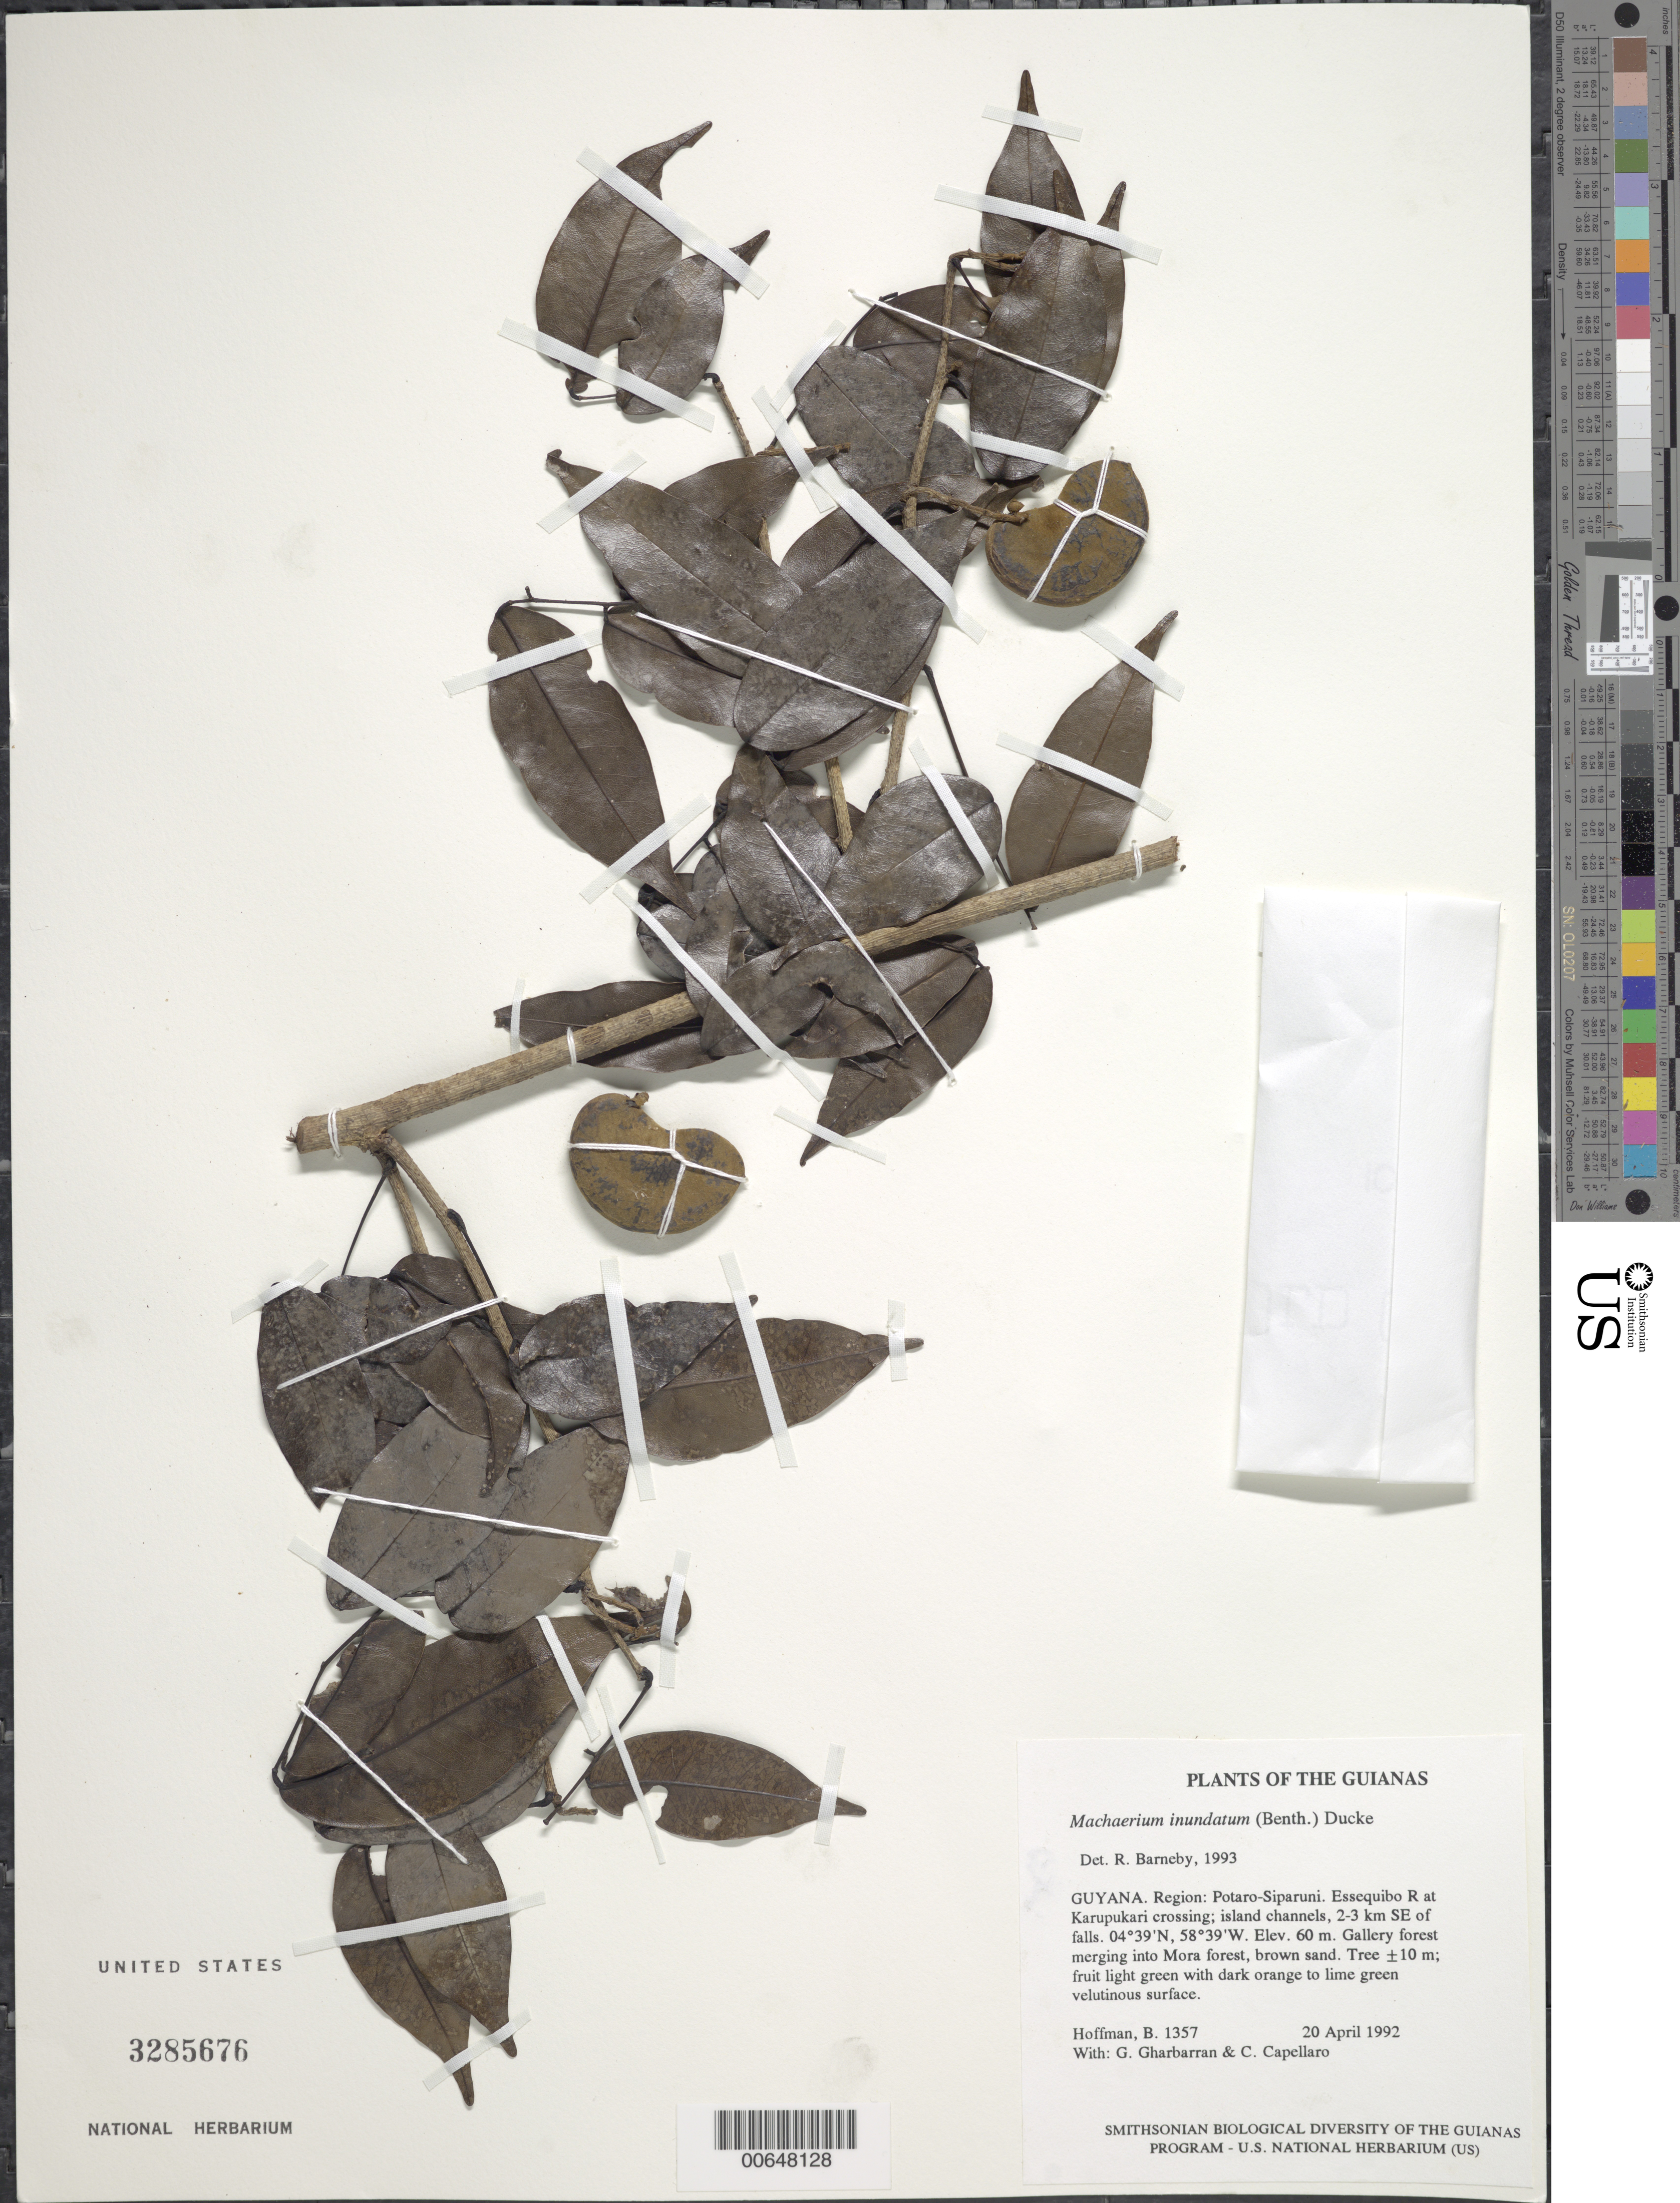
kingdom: Plantae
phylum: Tracheophyta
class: Magnoliopsida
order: Fabales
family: Fabaceae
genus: Machaerium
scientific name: Machaerium inundatum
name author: (Mart. ex Benth.) Ducke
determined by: Barneby, Rupert C., (NY)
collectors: B. Hoffman, G. Gharbarran & C. Capellaro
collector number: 1357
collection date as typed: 20 April 1992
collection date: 1992-04-20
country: Guyana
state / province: Potaro-Siparuni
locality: Essequibo River at Karupukari crossing; island channels, 2-3 km SE of falls. Iwokrama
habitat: Gallery forest merging into Mora forest, brown sand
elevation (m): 60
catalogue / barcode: US 3285676